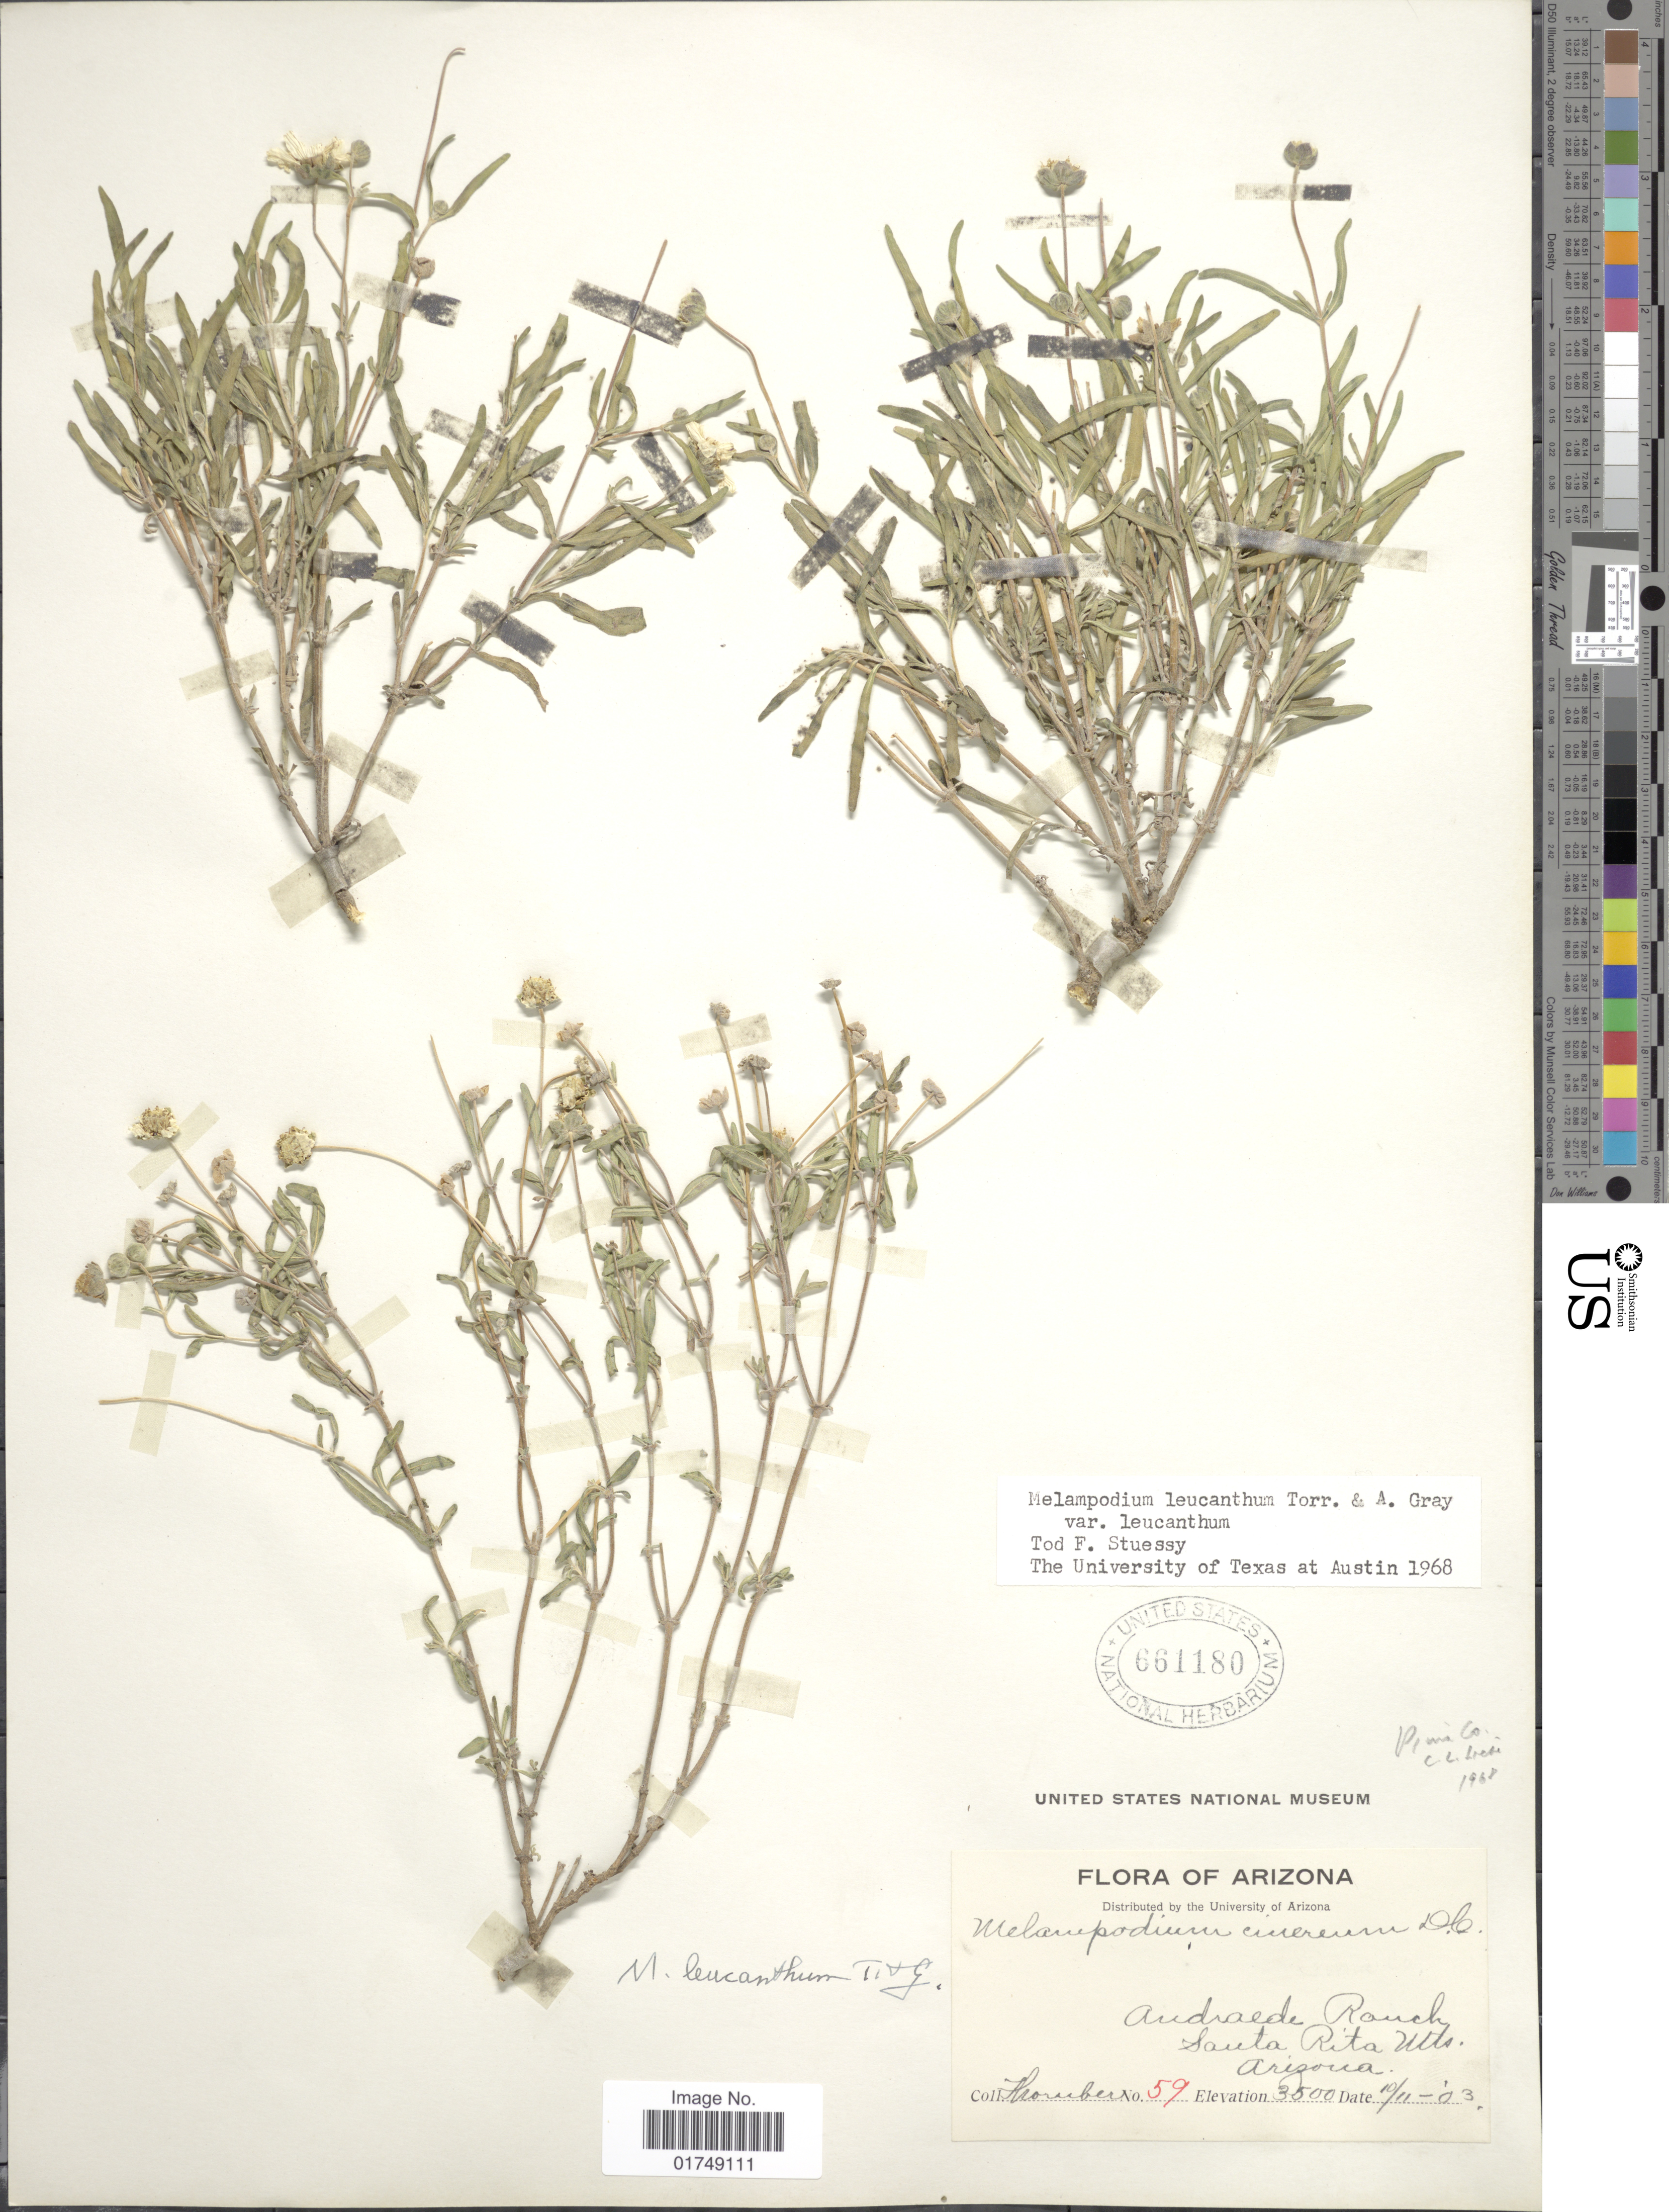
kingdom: Plantae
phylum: Tracheophyta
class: Magnoliopsida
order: Asterales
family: Asteraceae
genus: Melampodium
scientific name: Melampodium leucanthum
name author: Torr. & A. Gray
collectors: J. Thornber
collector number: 59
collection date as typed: Transcribed d/m/y: 11/10/03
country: United States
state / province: Arizona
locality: Andraede Tanch, Santa Rita Mts., Pima Co.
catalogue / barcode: US 661180